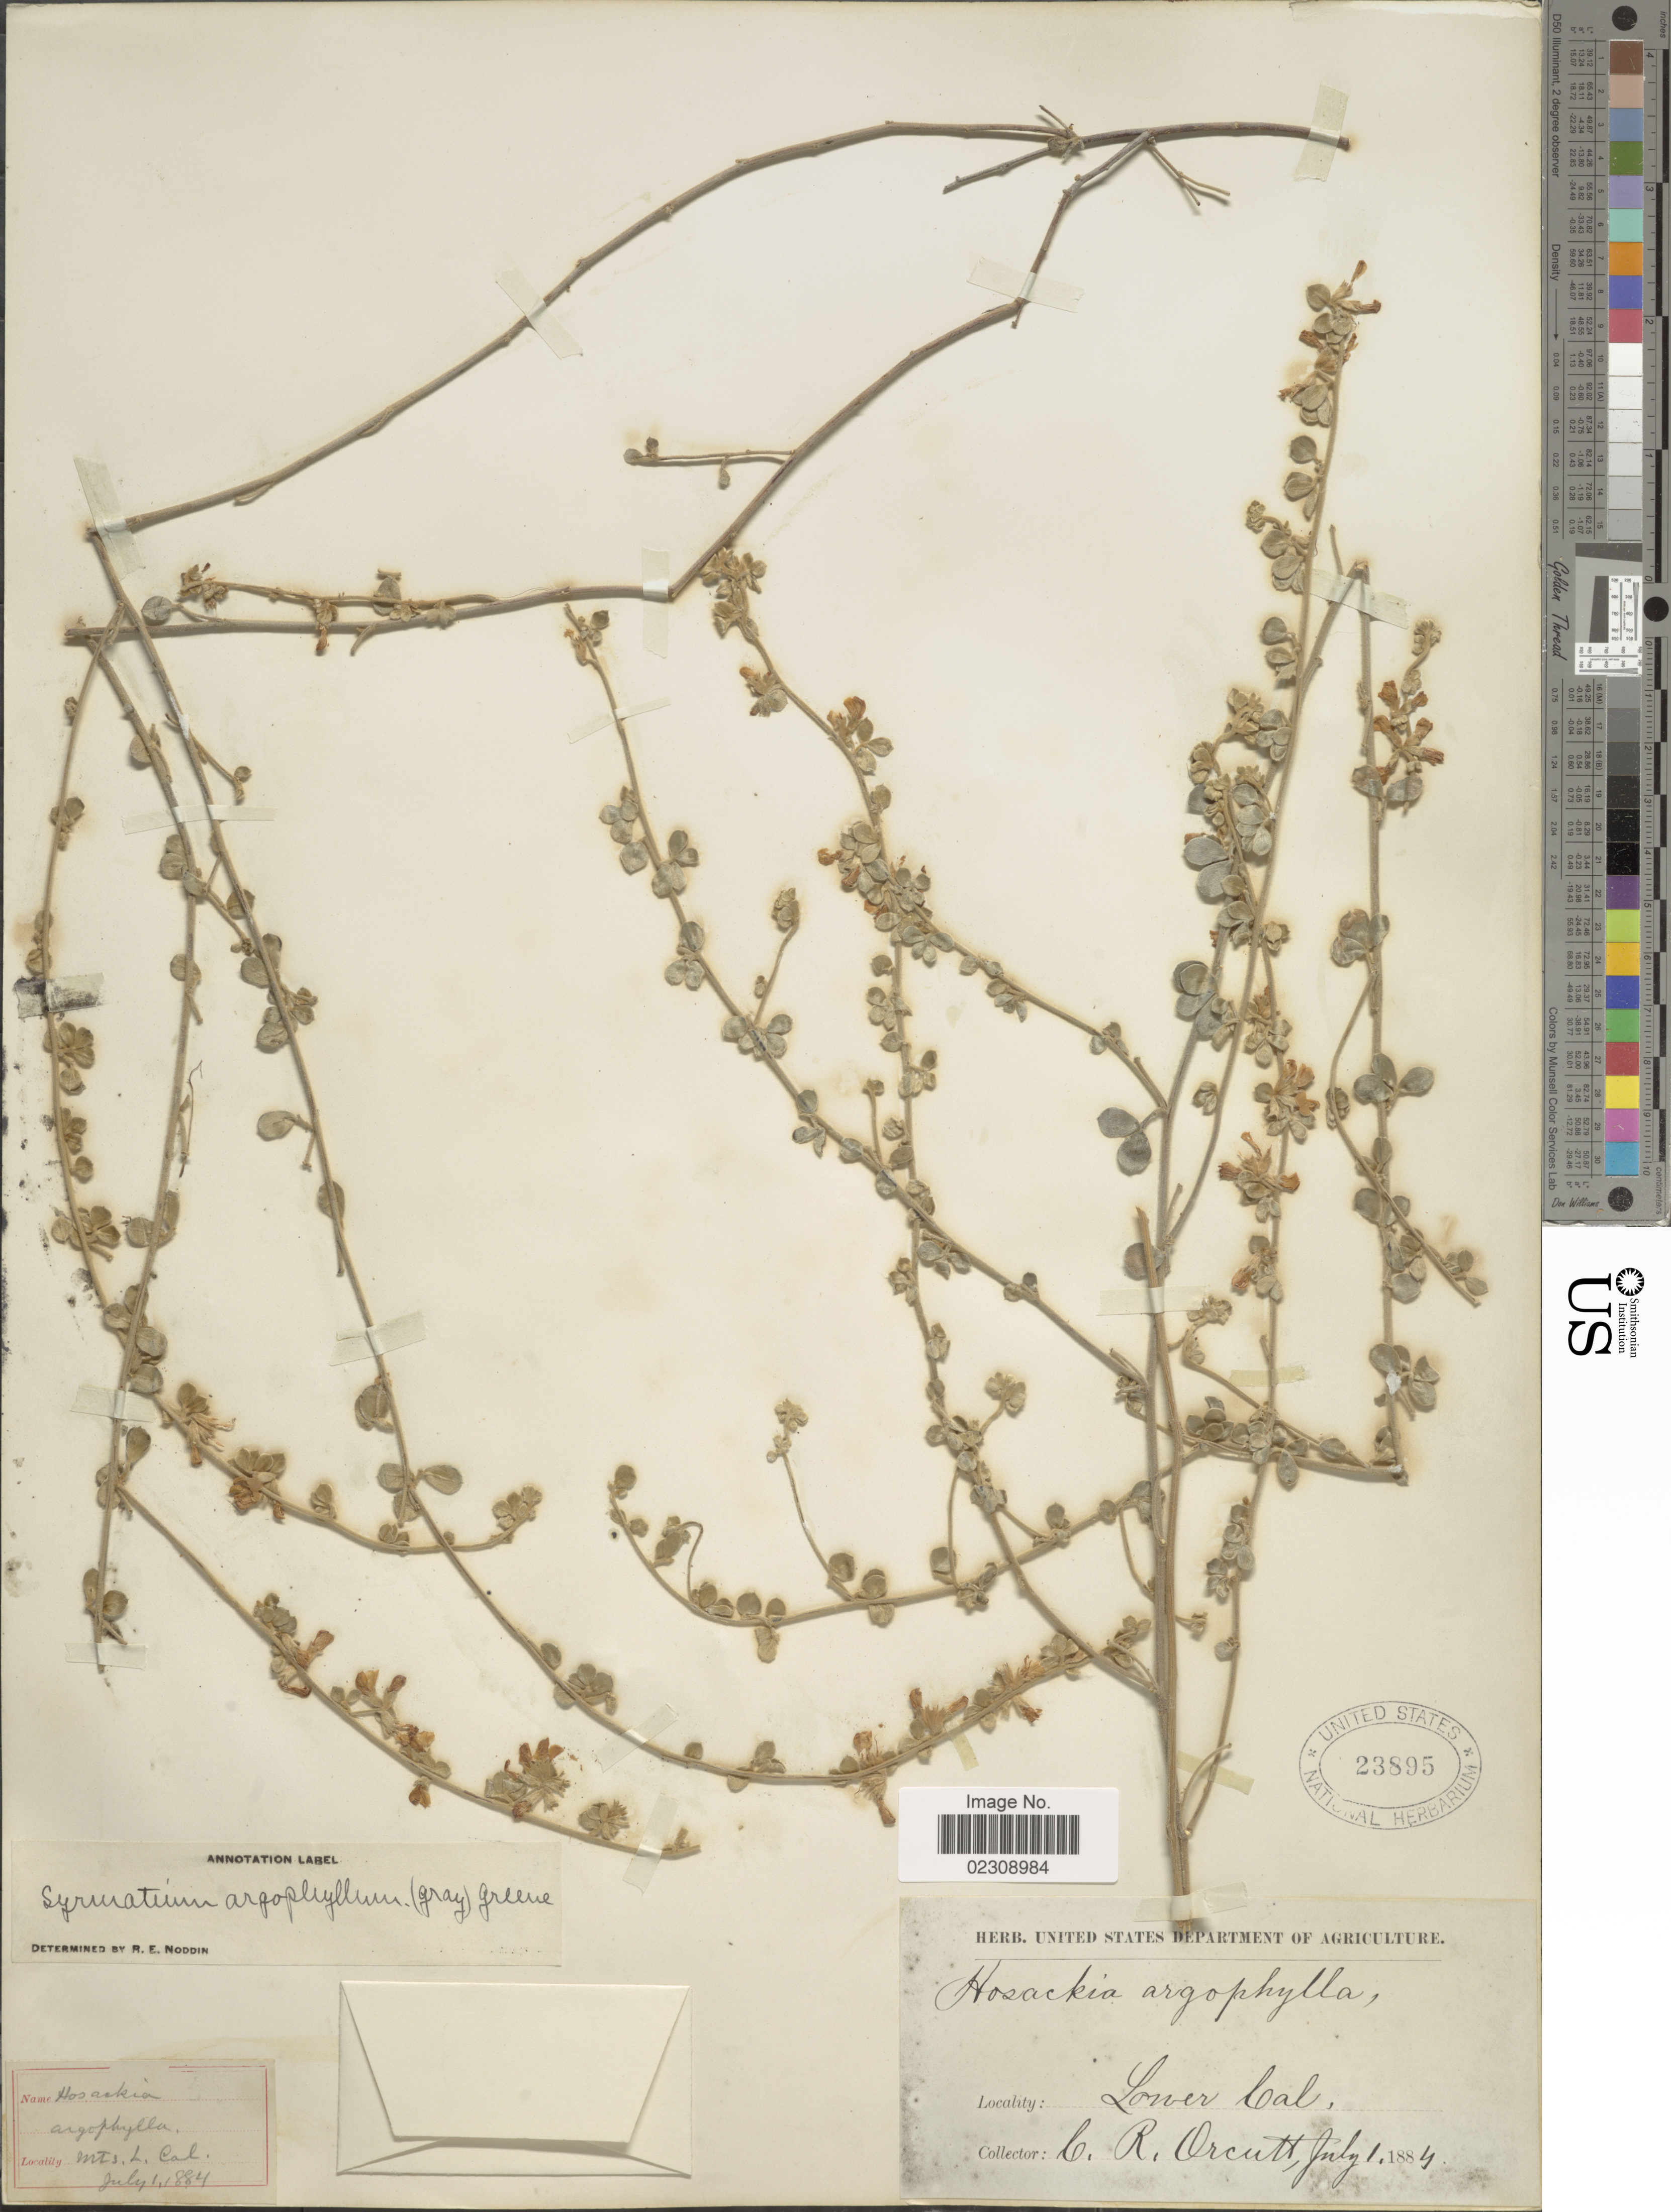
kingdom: Plantae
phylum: Tracheophyta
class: Magnoliopsida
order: Fabales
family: Fabaceae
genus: Syrmatium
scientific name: Syrmatium argophyllum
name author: (A. Gray) Greene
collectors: C. R. Orcutt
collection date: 1884-07-01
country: Mexico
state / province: Baja California Norte / Baja California Sur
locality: Lower Calif.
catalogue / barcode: US 23895